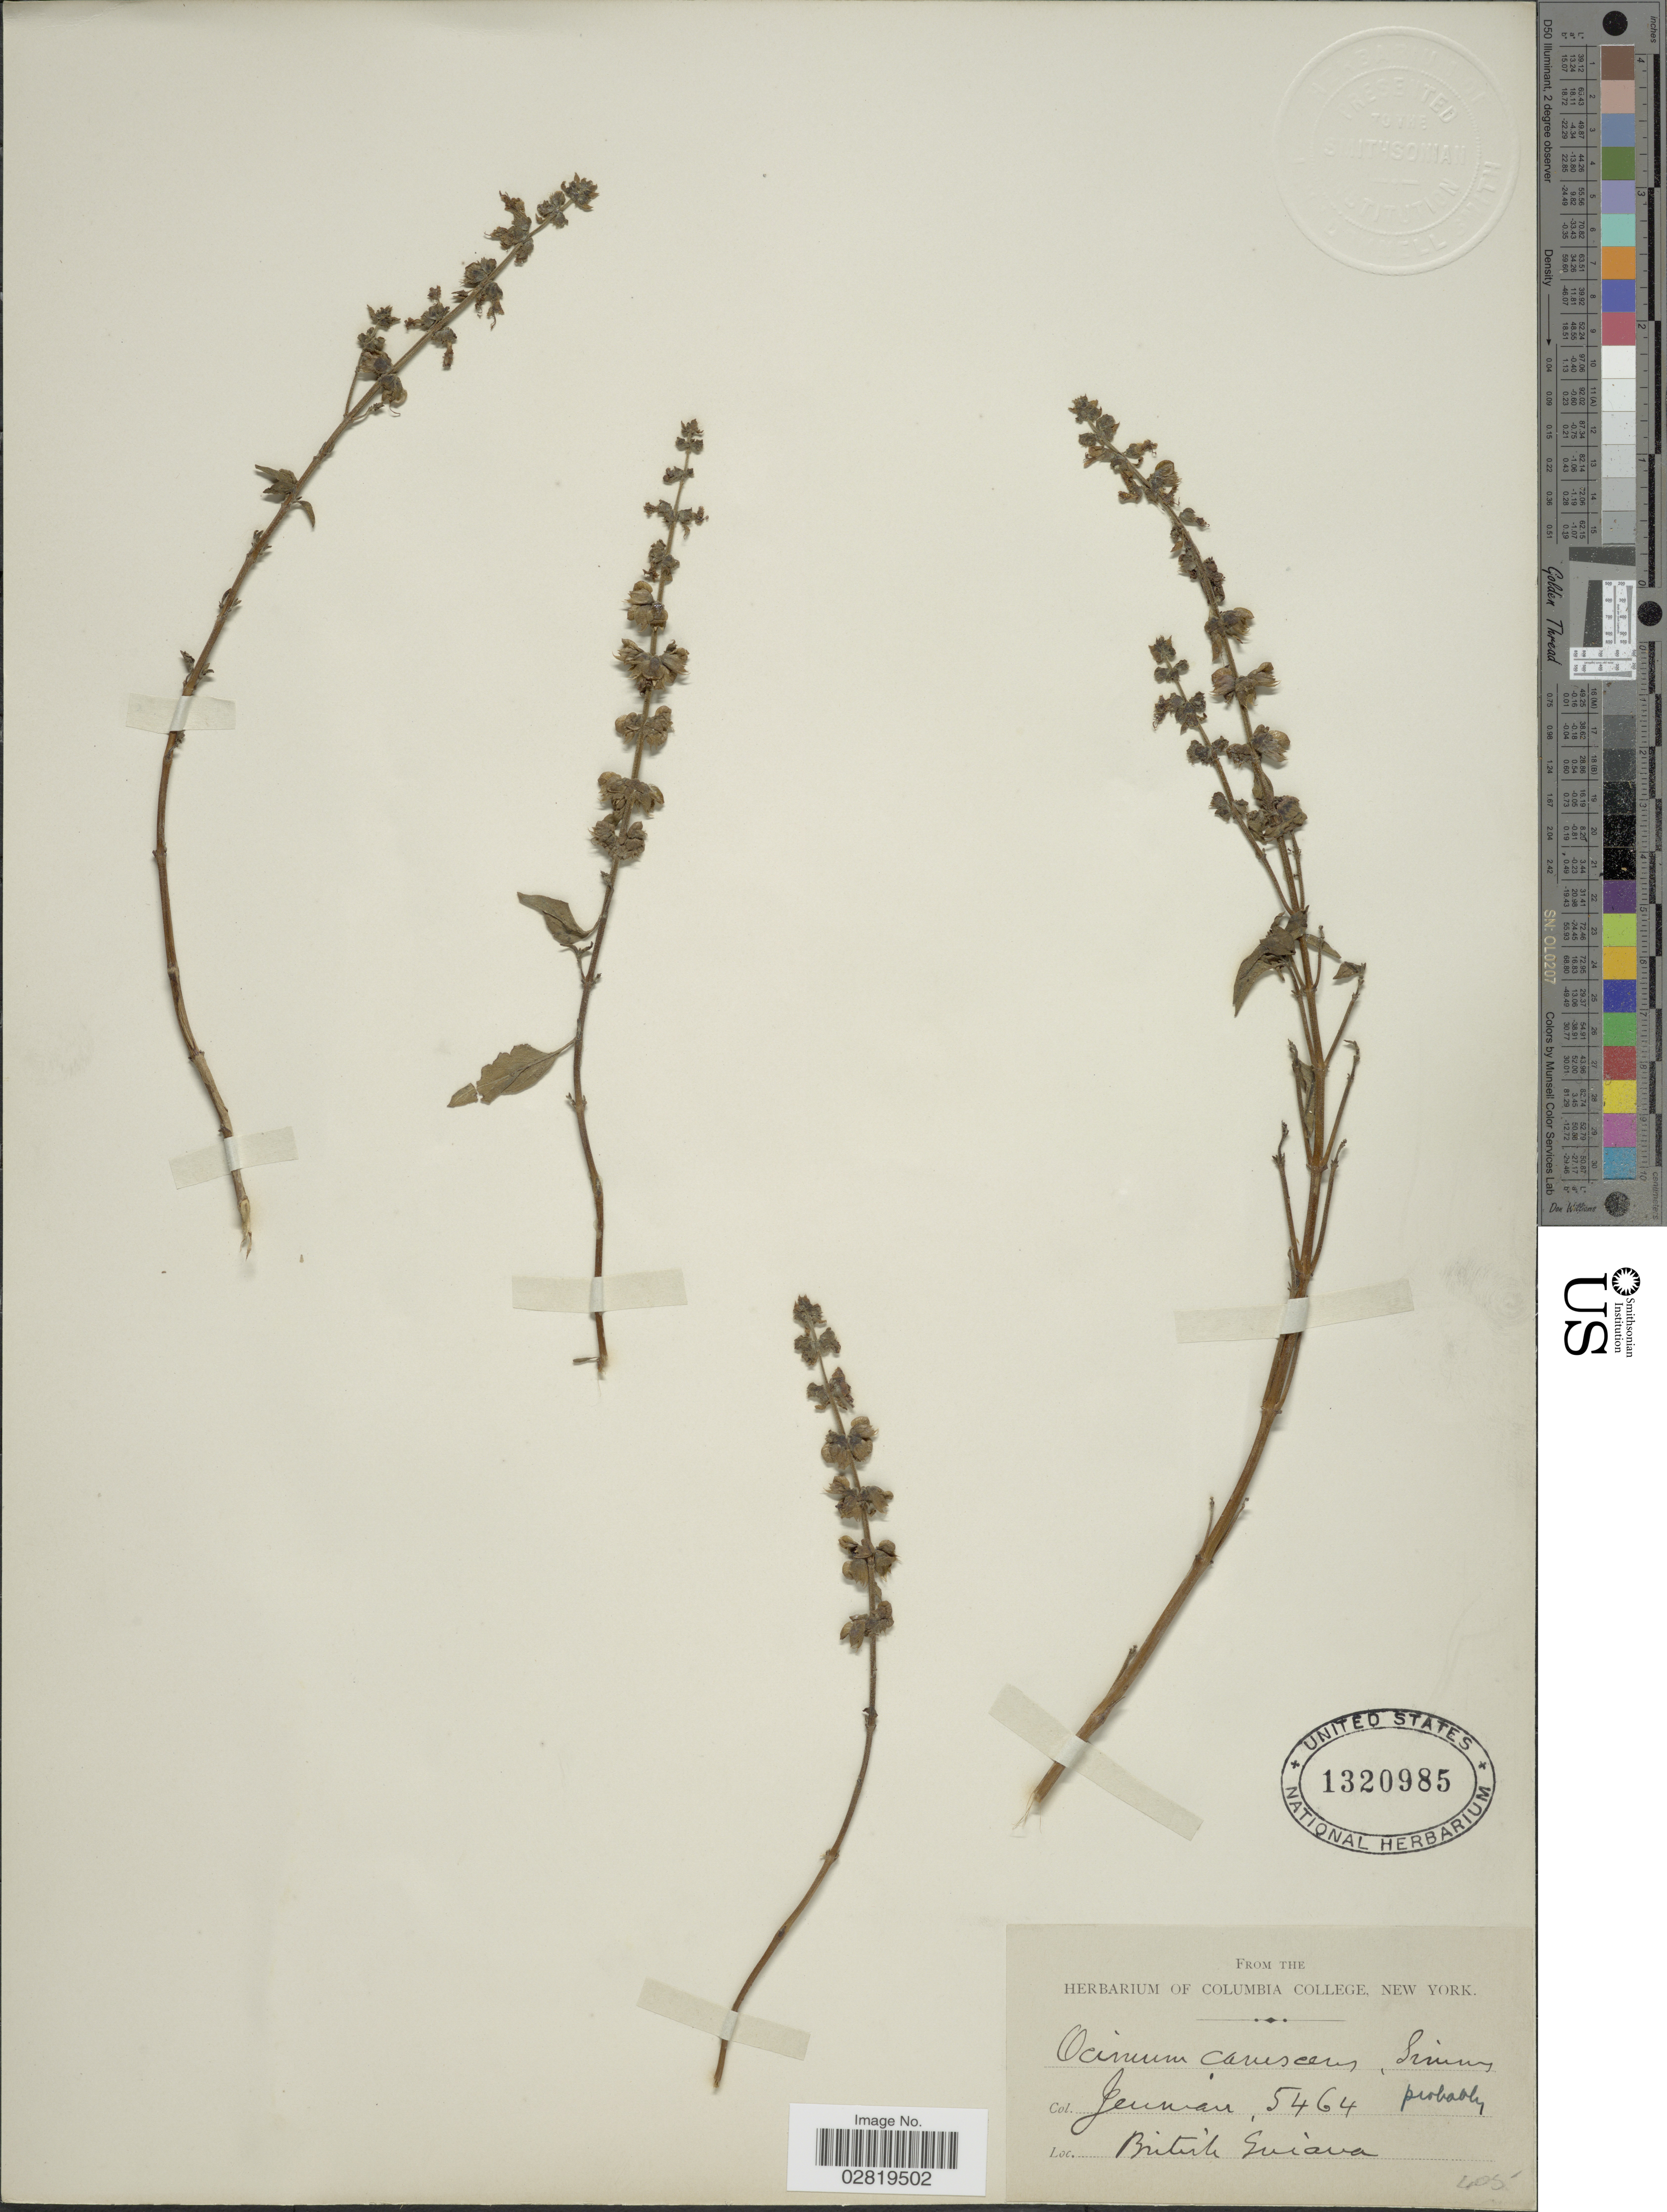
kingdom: Plantae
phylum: Tracheophyta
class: Magnoliopsida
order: Lamiales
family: Lamiaceae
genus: Ocimum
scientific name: Ocimum canescens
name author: A.J. Paton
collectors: -. Jenman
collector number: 5464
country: Guyana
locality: British Guiana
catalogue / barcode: US 1320985